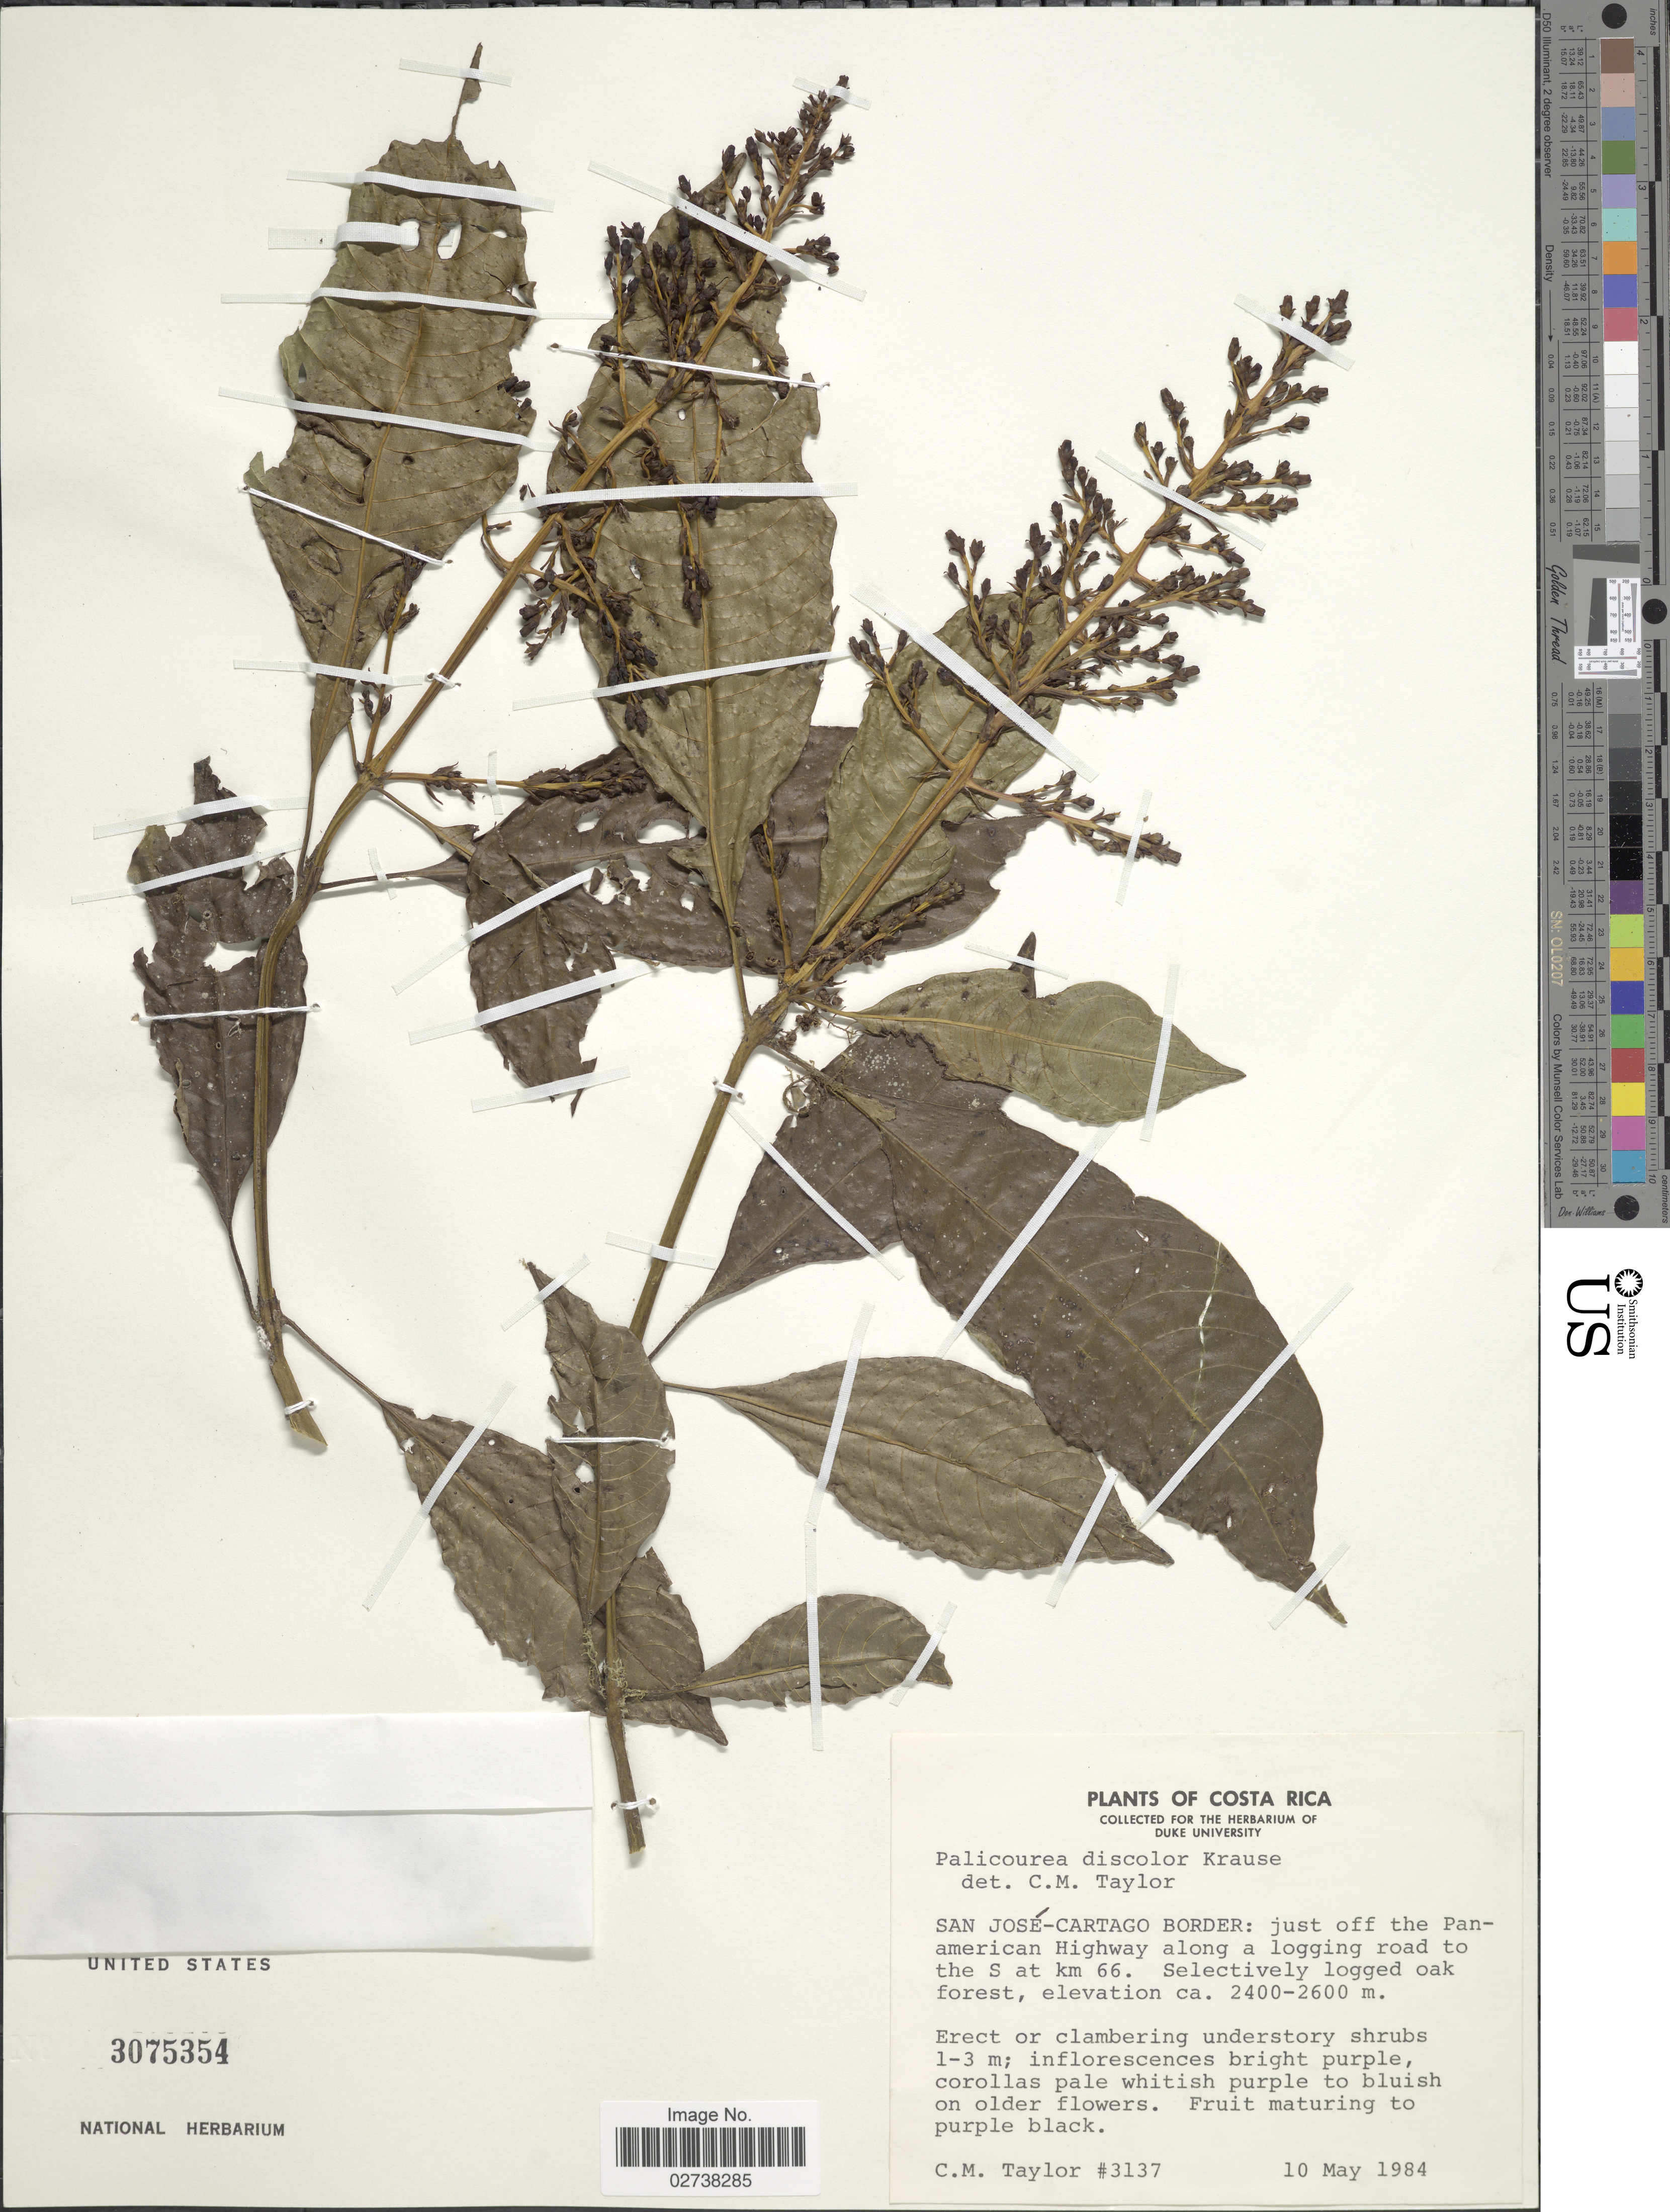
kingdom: Plantae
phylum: Tracheophyta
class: Magnoliopsida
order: Gentianales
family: Rubiaceae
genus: Palicourea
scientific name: Palicourea discolor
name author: K. Krause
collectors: C. M. Taylor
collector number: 3137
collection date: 1984-05-10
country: Costa Rica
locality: San Jose- Cartago Border: just off the Panamerican Highway along a logging road to the S at km 66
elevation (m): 2400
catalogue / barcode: US 3075354